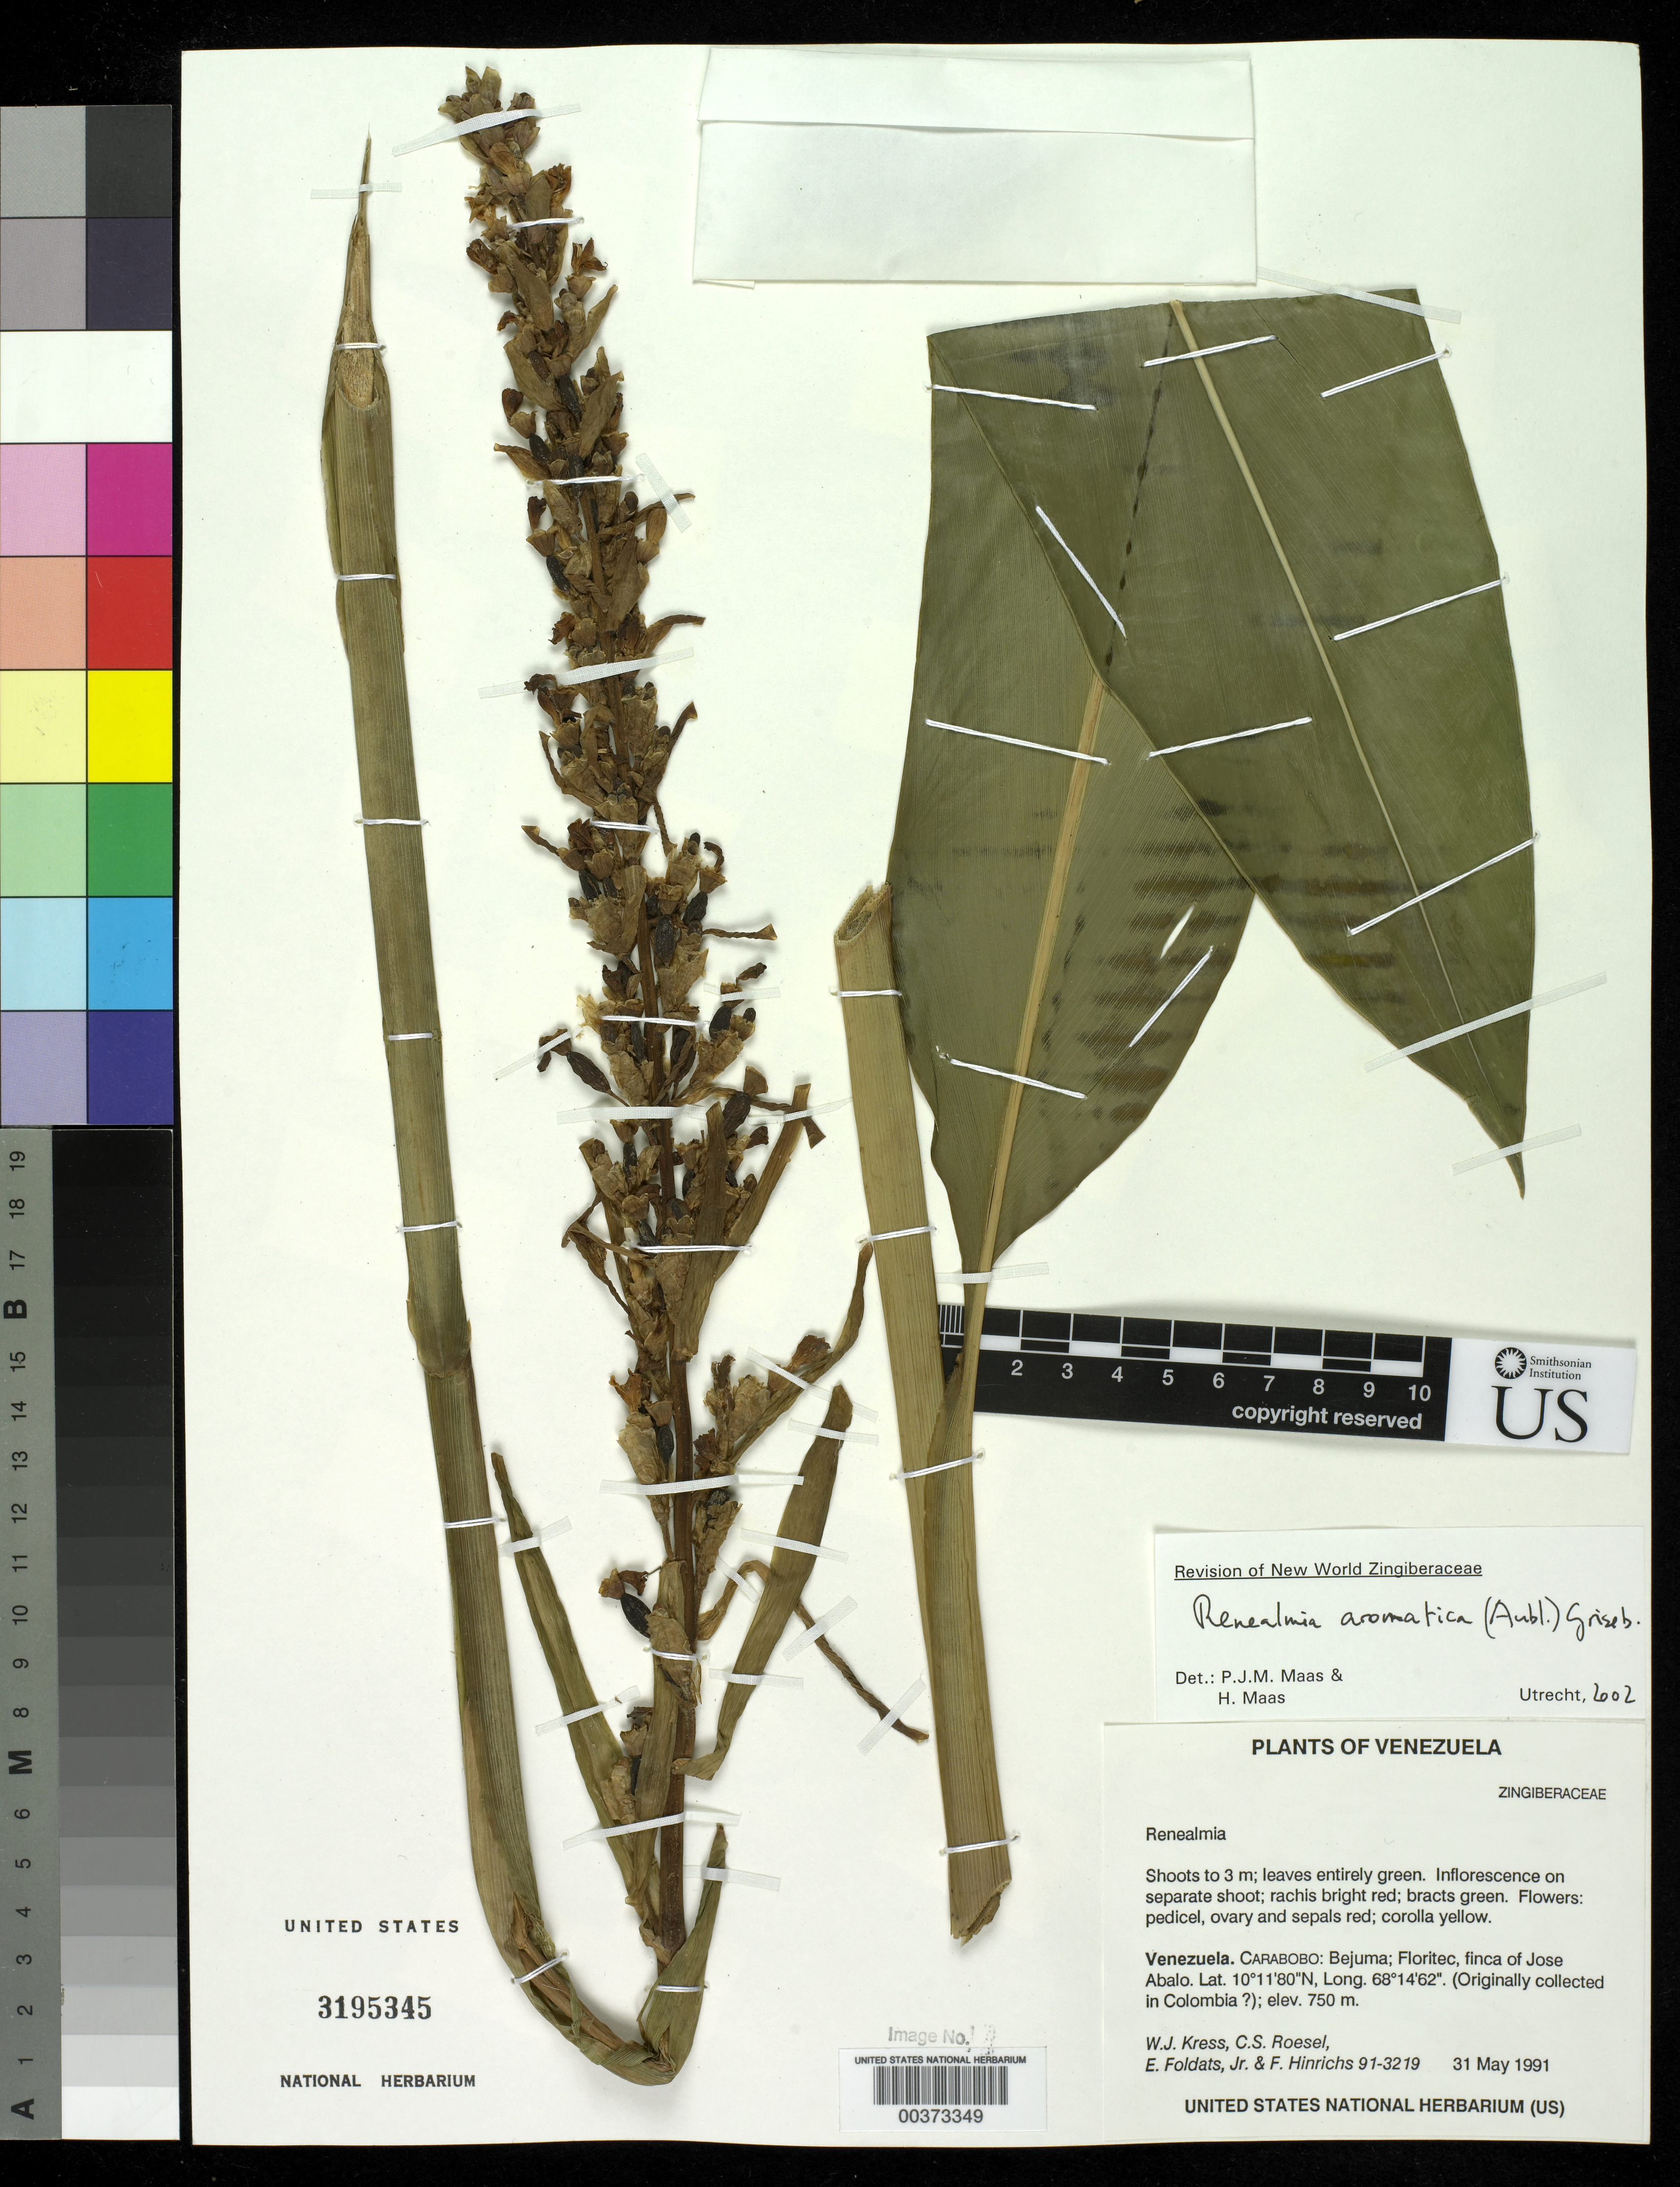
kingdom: Plantae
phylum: Tracheophyta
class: Liliopsida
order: Zingiberales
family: Zingiberaceae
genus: Renealmia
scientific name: Renealmia aromatica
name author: (Aubl.) Griseb.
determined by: Maas, Paul J. M.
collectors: W. J. Kress, C. S. Roesel, E. Foldats & F. Hinrichs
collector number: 91-3219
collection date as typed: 31 May 1991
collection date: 1991-05-31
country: Venezuela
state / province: Carabobo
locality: Bejuma; floritec, finca of jose abalo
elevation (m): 750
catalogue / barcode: US 3195345